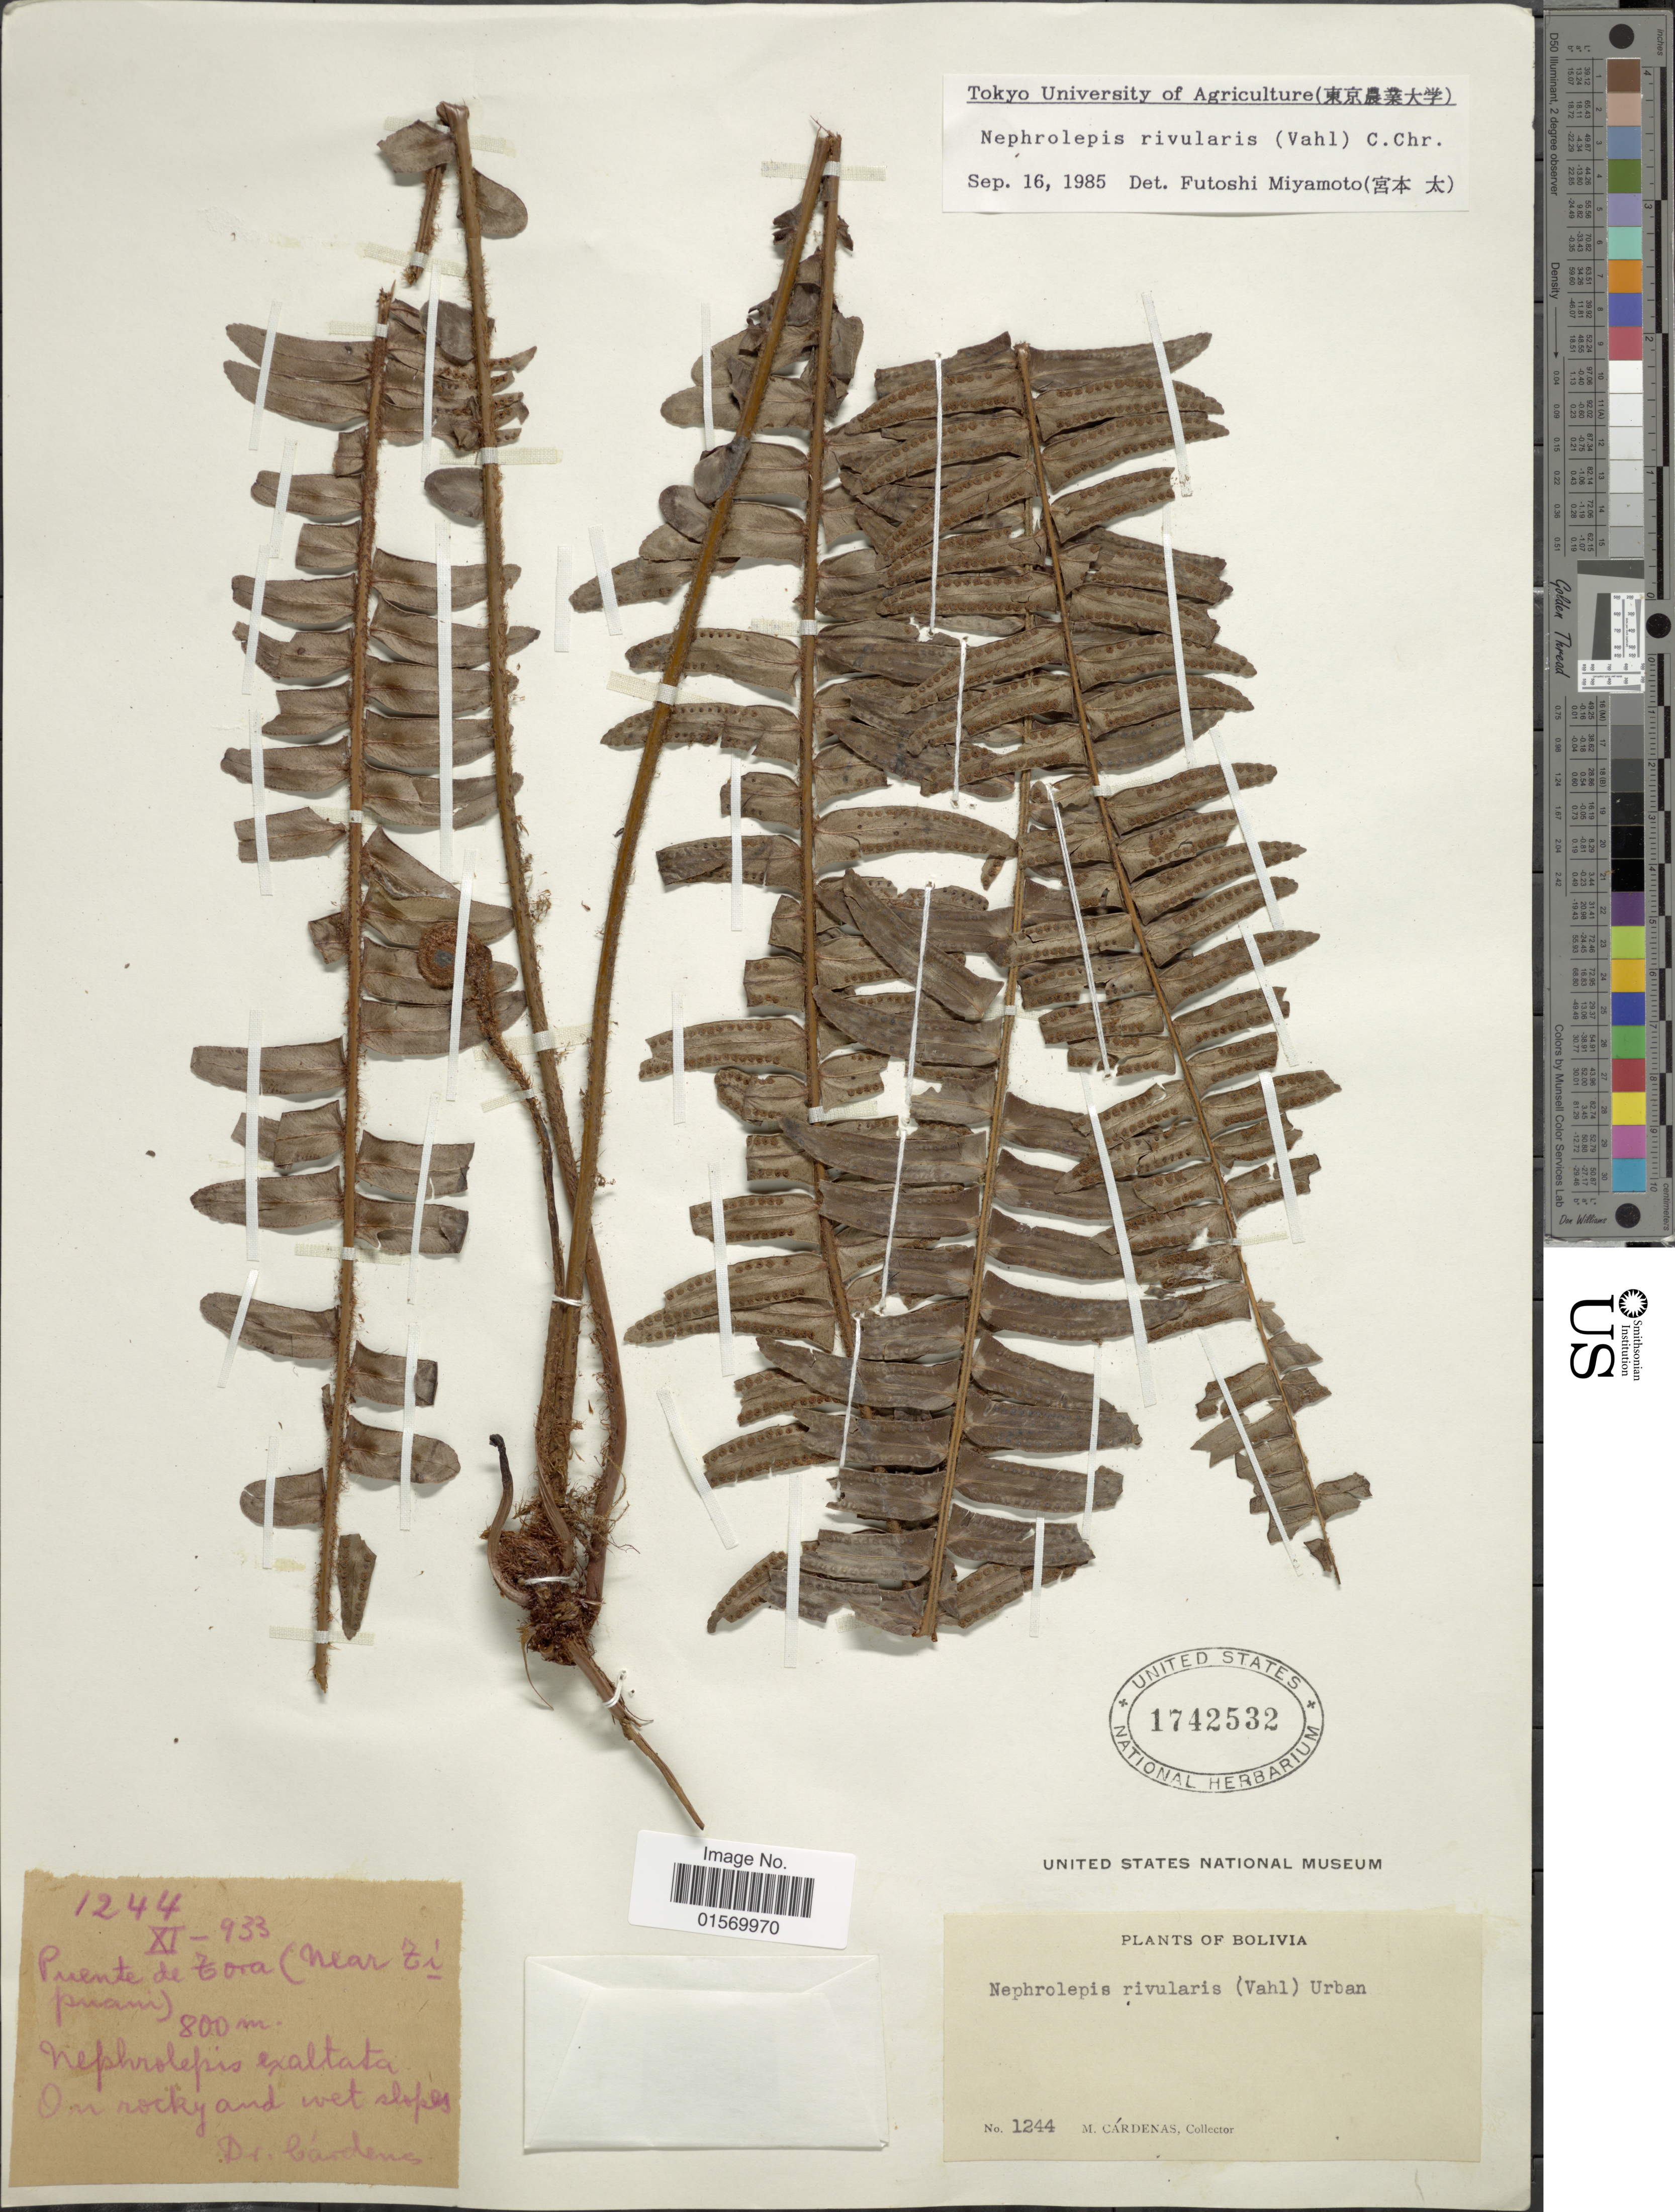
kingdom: Plantae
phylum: Tracheophyta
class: Polypodiopsida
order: Polypodiales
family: Nephrolepidaceae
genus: Nephrolepis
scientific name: Nephrolepis rivularis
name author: (Vahl) Mett. ex Krug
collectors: M. Cárdenas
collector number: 1244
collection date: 1933-11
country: Bolivia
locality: Puente de Tora (near Tipuani)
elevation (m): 800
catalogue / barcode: US 1742532